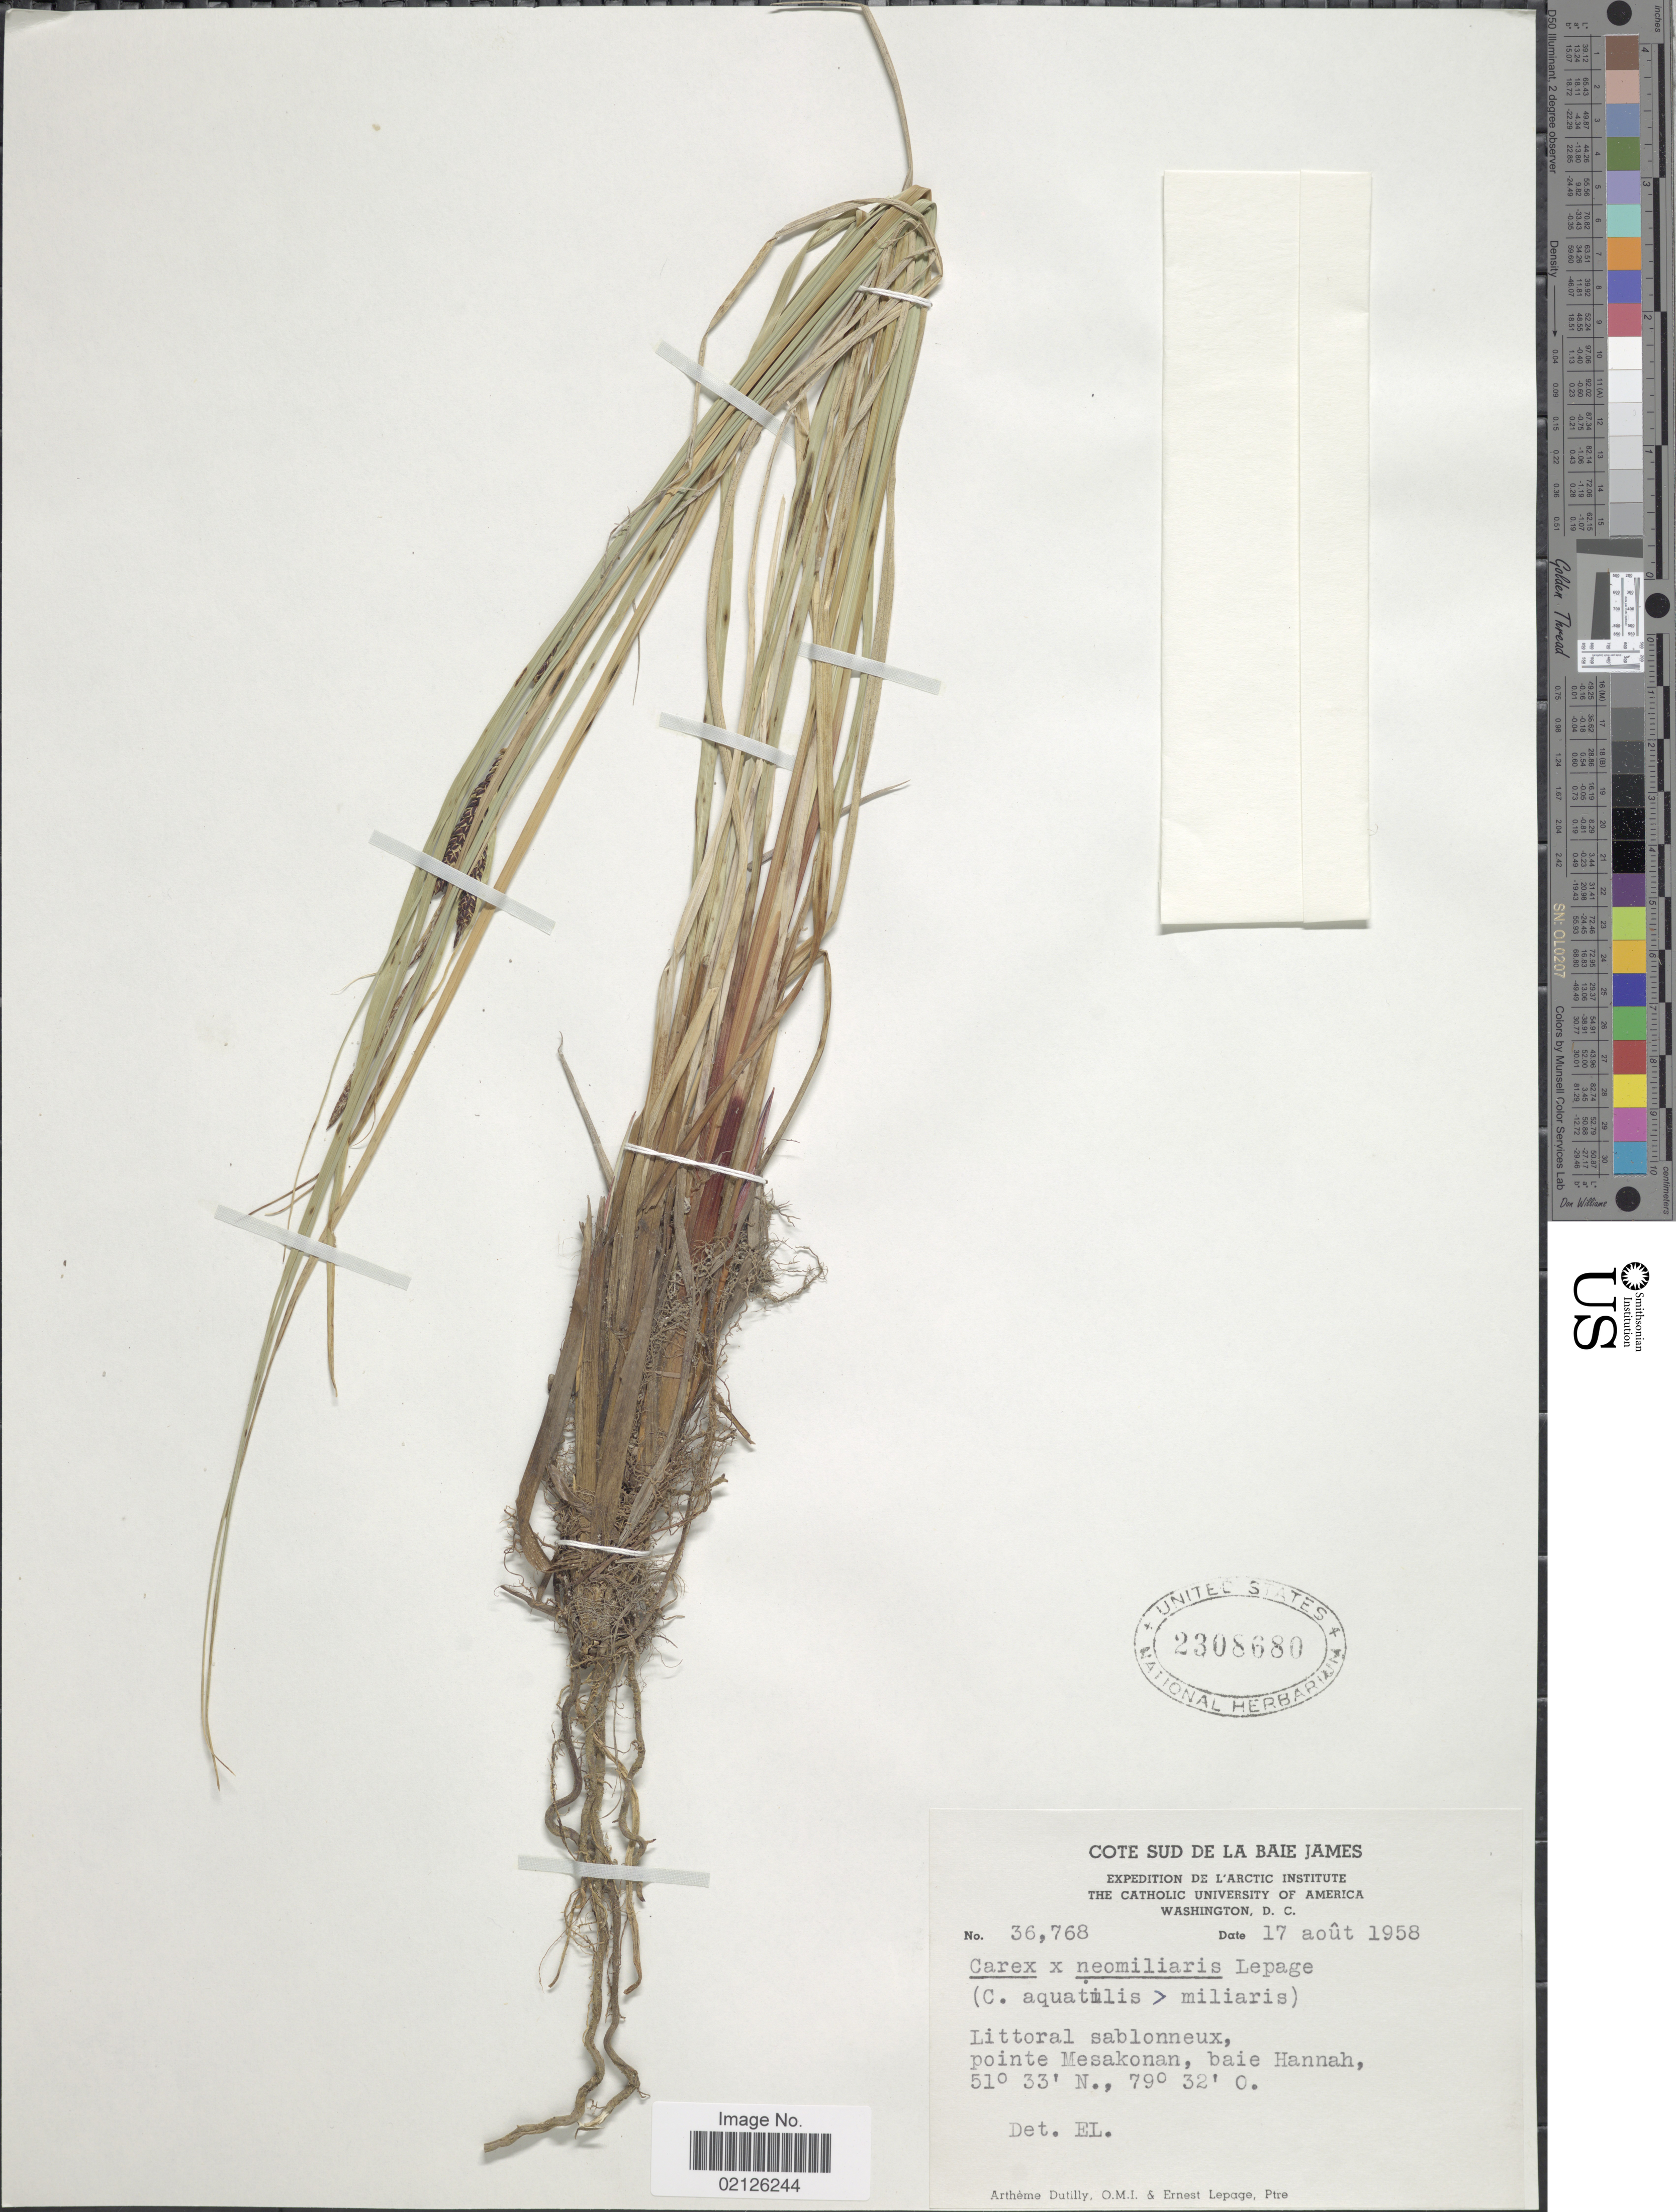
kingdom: Plantae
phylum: Tracheophyta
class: Liliopsida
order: Poales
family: Cyperaceae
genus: Carex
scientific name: Carex x neomiliaris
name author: Lepage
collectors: A. Dutilly & E. Lepage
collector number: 36768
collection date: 1958-08-17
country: Canada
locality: Cote Sud De La Baie James, Littoral sablonneaux, pointe Mesakonan, baie Hannah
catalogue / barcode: US 2308680